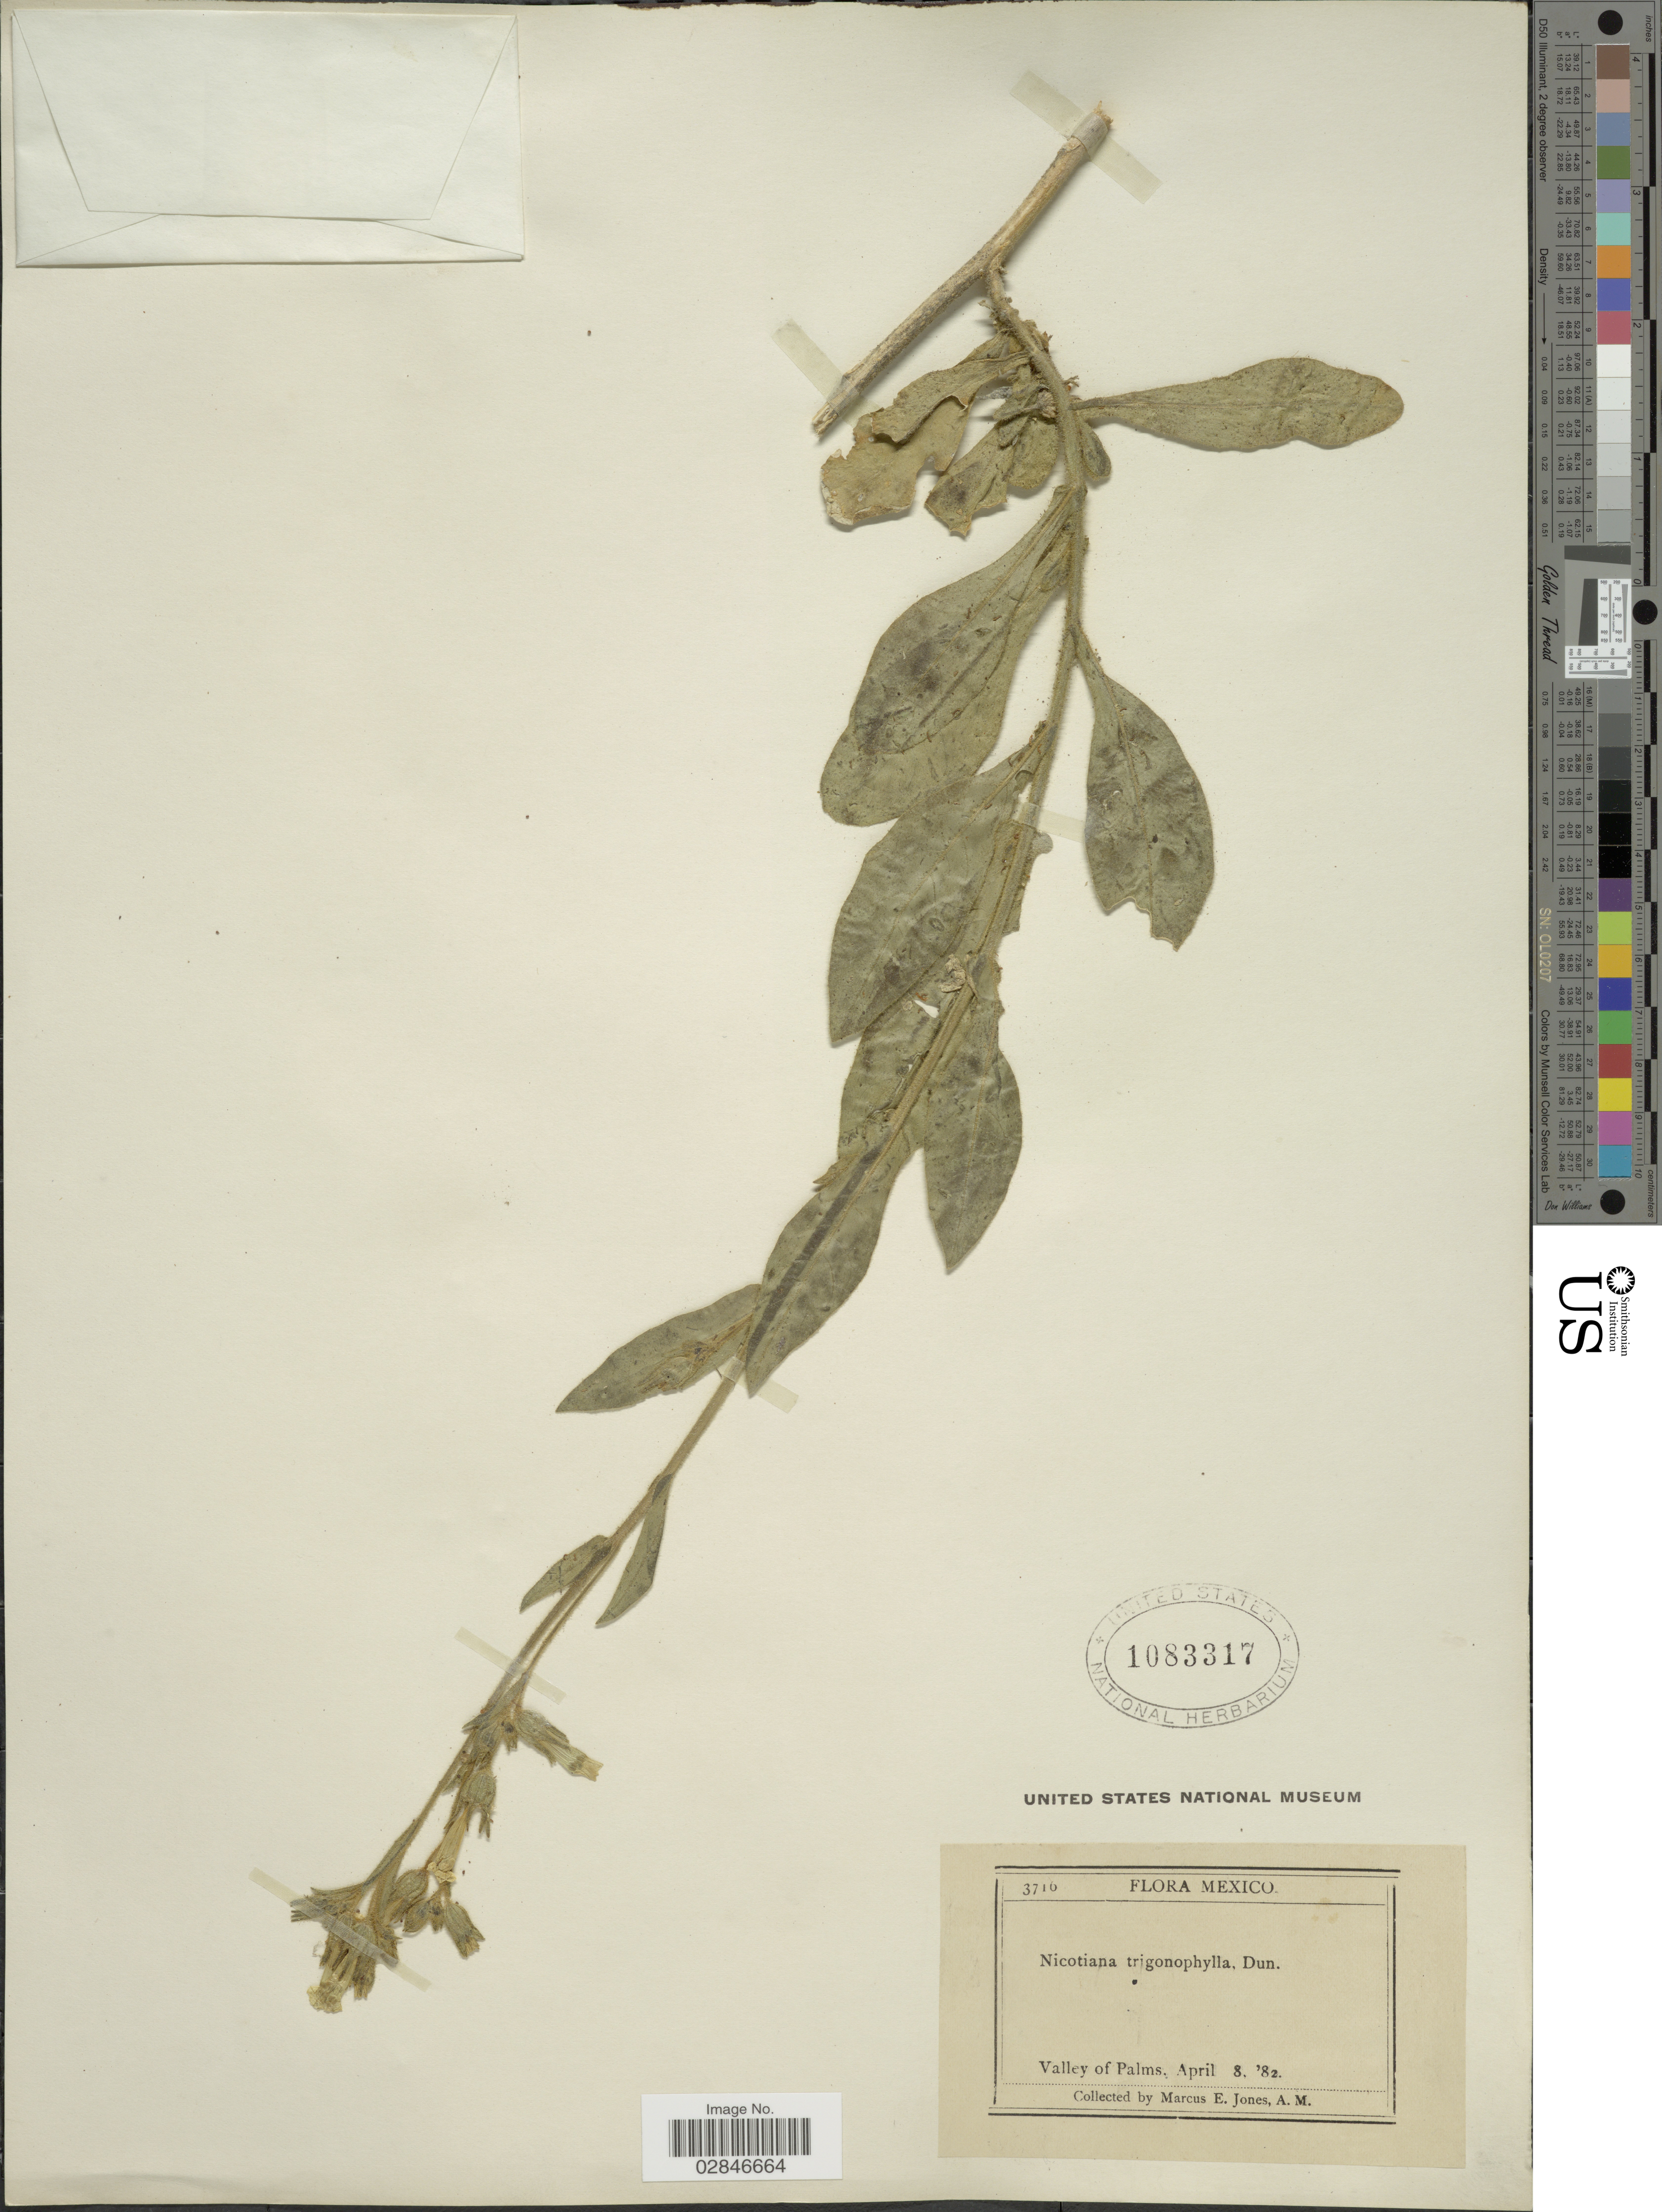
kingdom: Plantae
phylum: Tracheophyta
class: Magnoliopsida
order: Solanales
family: Solanaceae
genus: Nicotiana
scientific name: Nicotiana trigonophylla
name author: Dunal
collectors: M. E. Jones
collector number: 3716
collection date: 1882-04-08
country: Mexico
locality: Valley of Palms.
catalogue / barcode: US 1083317